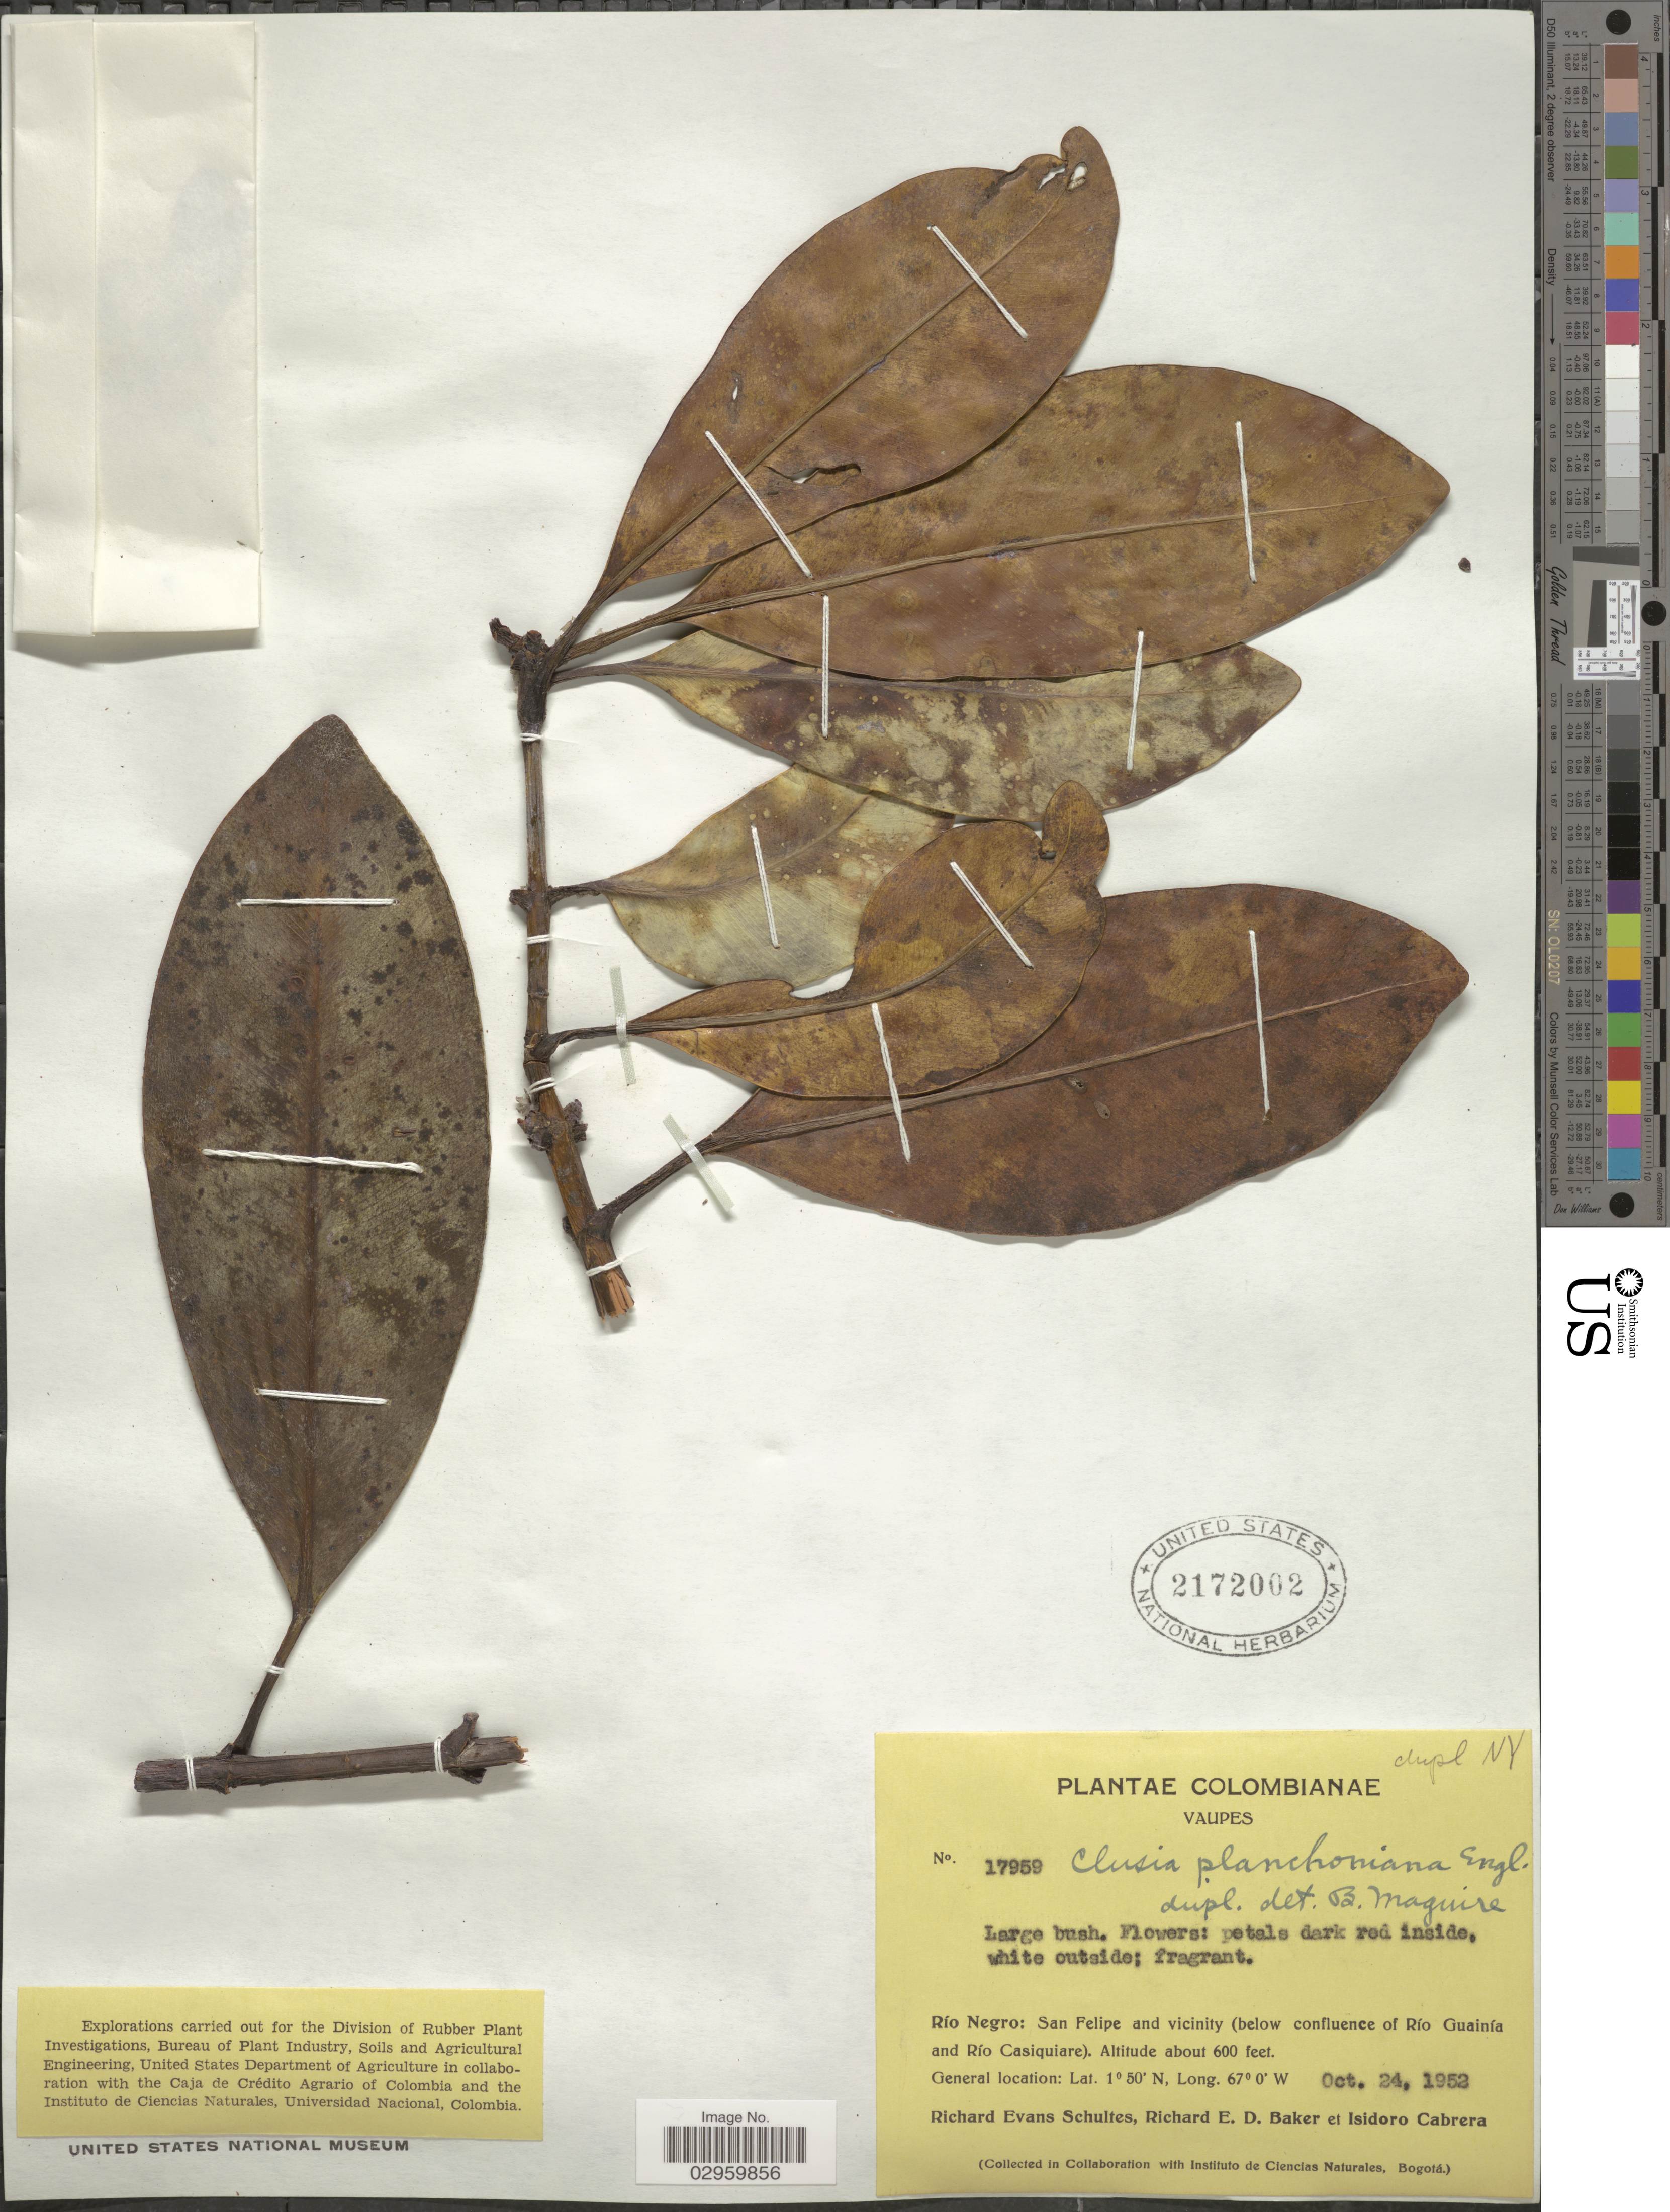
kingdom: Plantae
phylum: Tracheophyta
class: Magnoliopsida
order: Malpighiales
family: Clusiaceae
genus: Clusia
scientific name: Clusia schomburgkiana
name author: (Planch. & Triana) Benth. ex Engl.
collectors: R. E. Schultes, R. E. D. Baker & I. Cabrera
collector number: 17959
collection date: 1952-10-24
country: Colombia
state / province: Vaupés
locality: Río Negro: San Felipe and vicinity (below confluence of Río Guainía and Río Casiquiare).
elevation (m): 183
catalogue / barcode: US 2172002